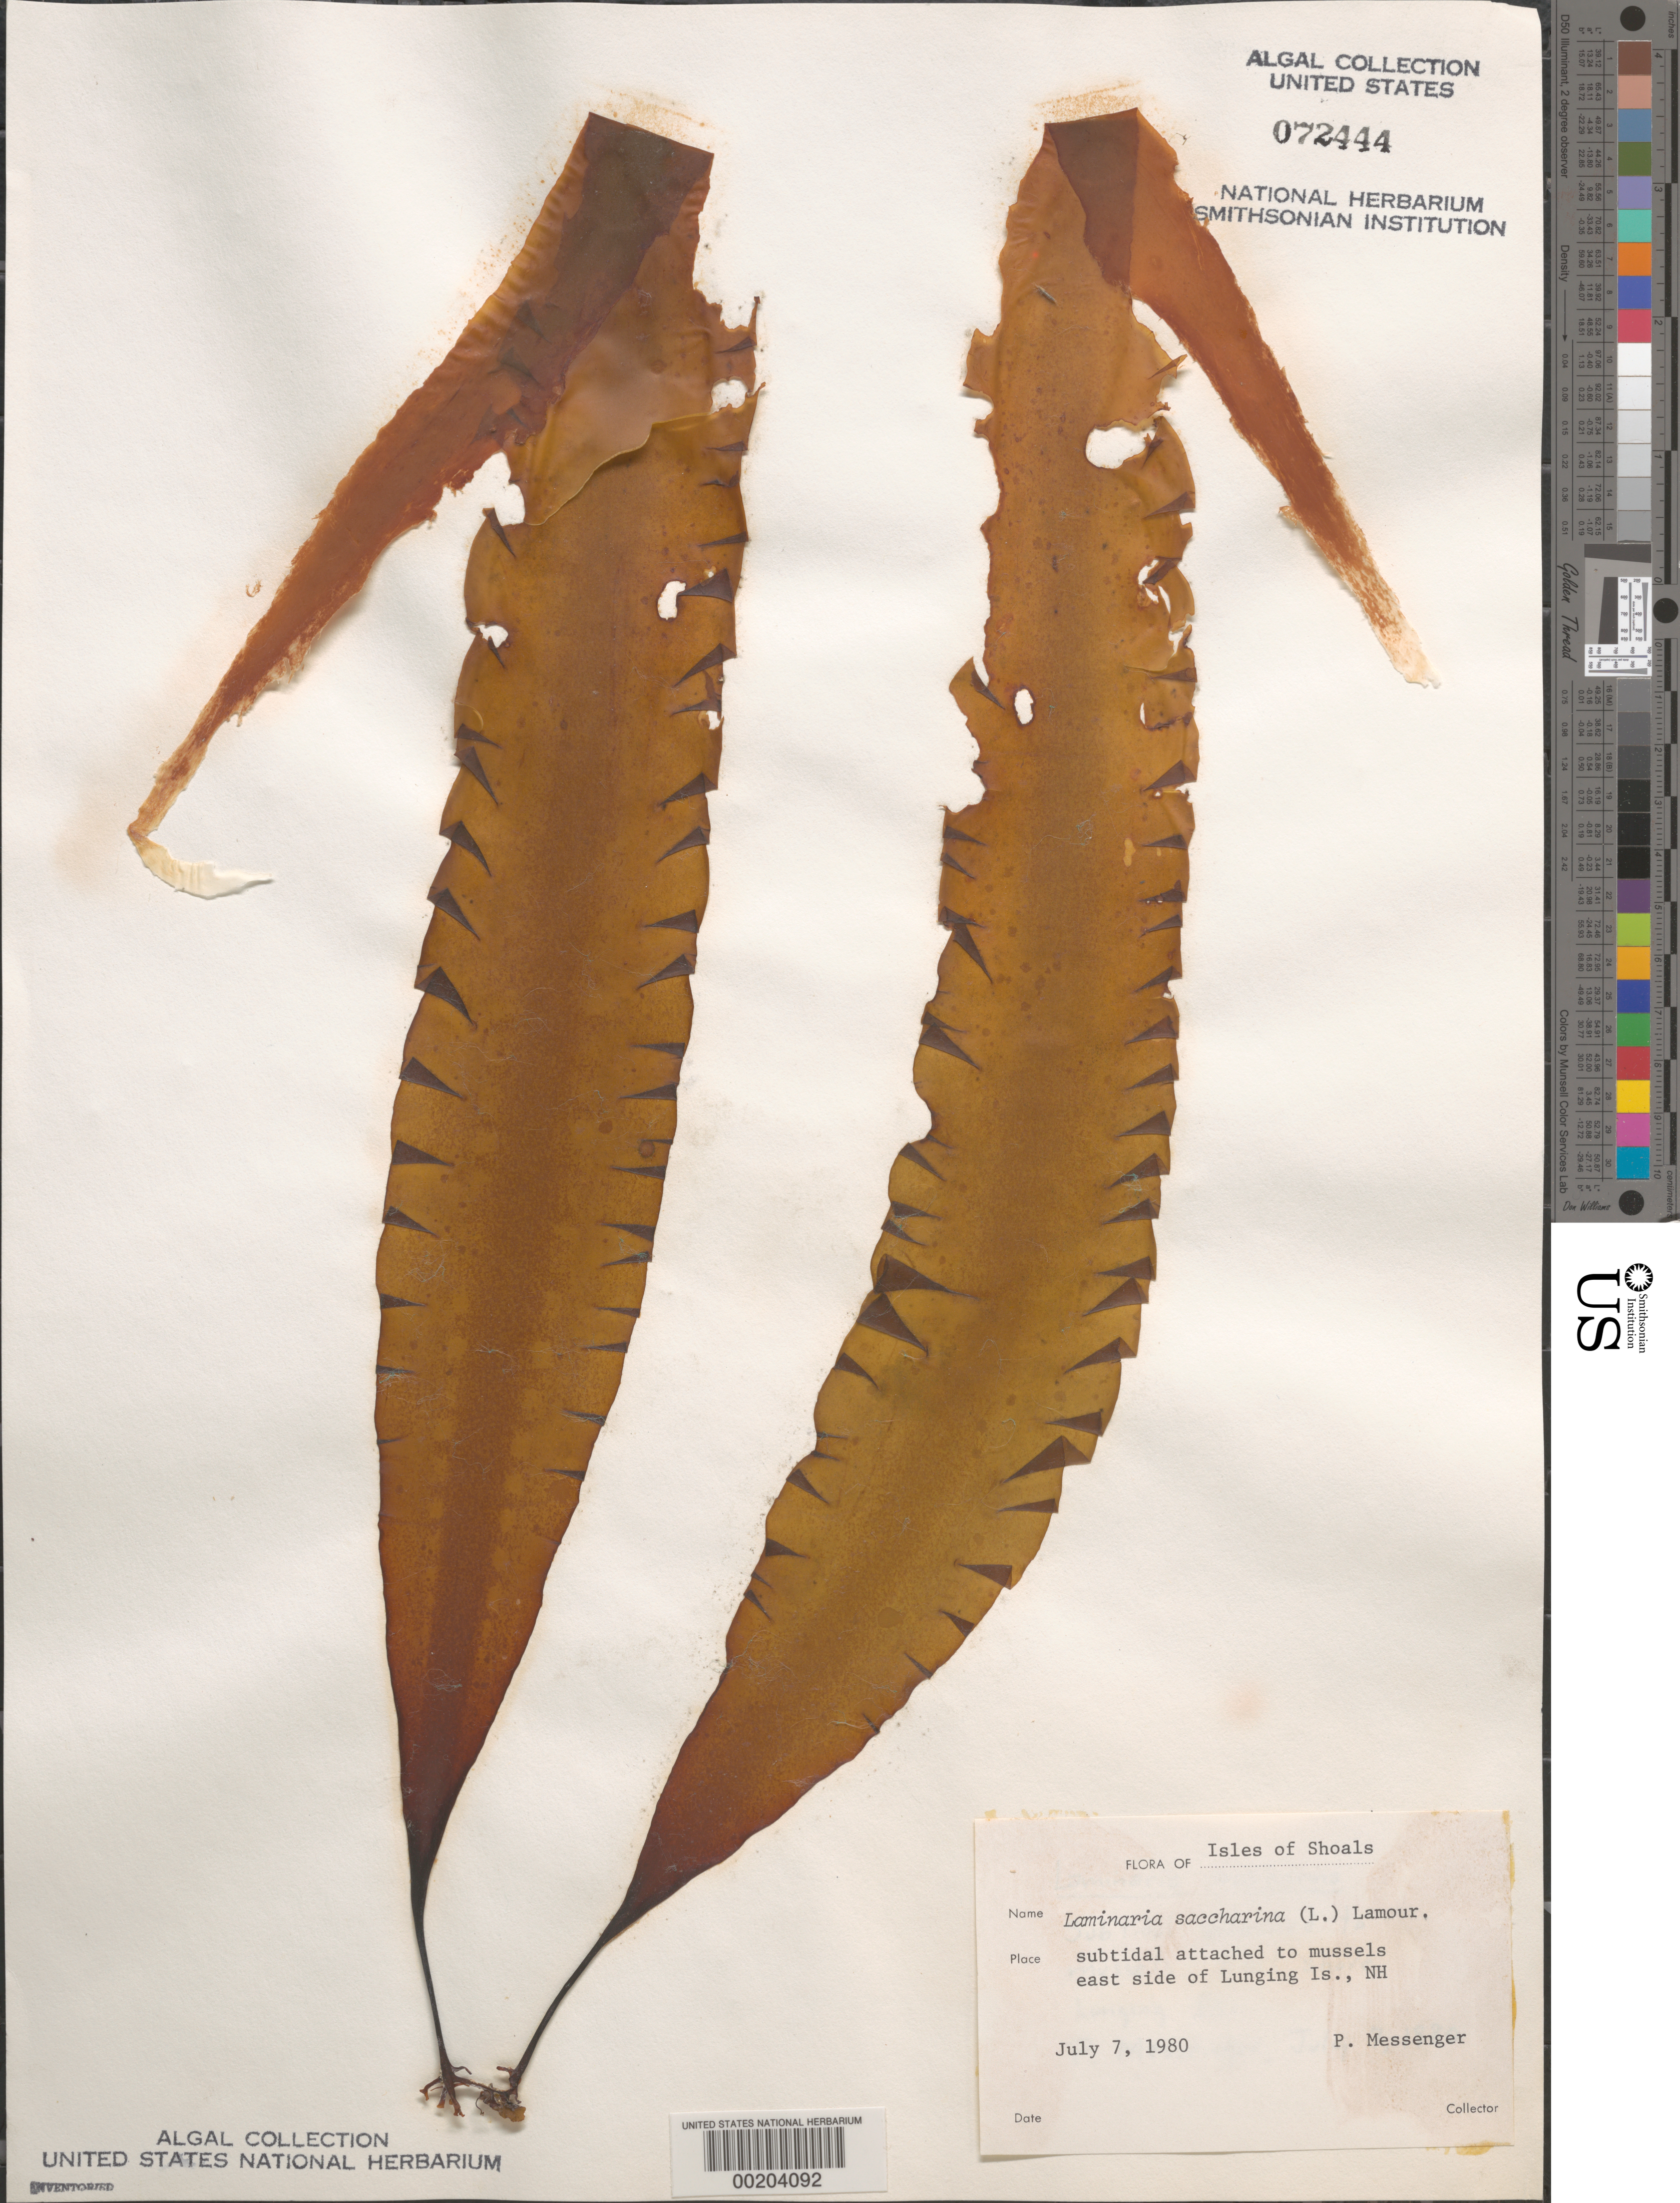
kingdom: Chromista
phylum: Ochrophyta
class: Phaeophyceae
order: Laminariales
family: Laminariaceae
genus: Saccharina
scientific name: Saccharina latissima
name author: C.E. Lane et al.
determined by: Algae name updating Project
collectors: P. Messenger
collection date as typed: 07 Jul 1980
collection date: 1980-07-07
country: United States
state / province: New Hampshire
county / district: Rockingham County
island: Lunging Island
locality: East side of island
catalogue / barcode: US 72444